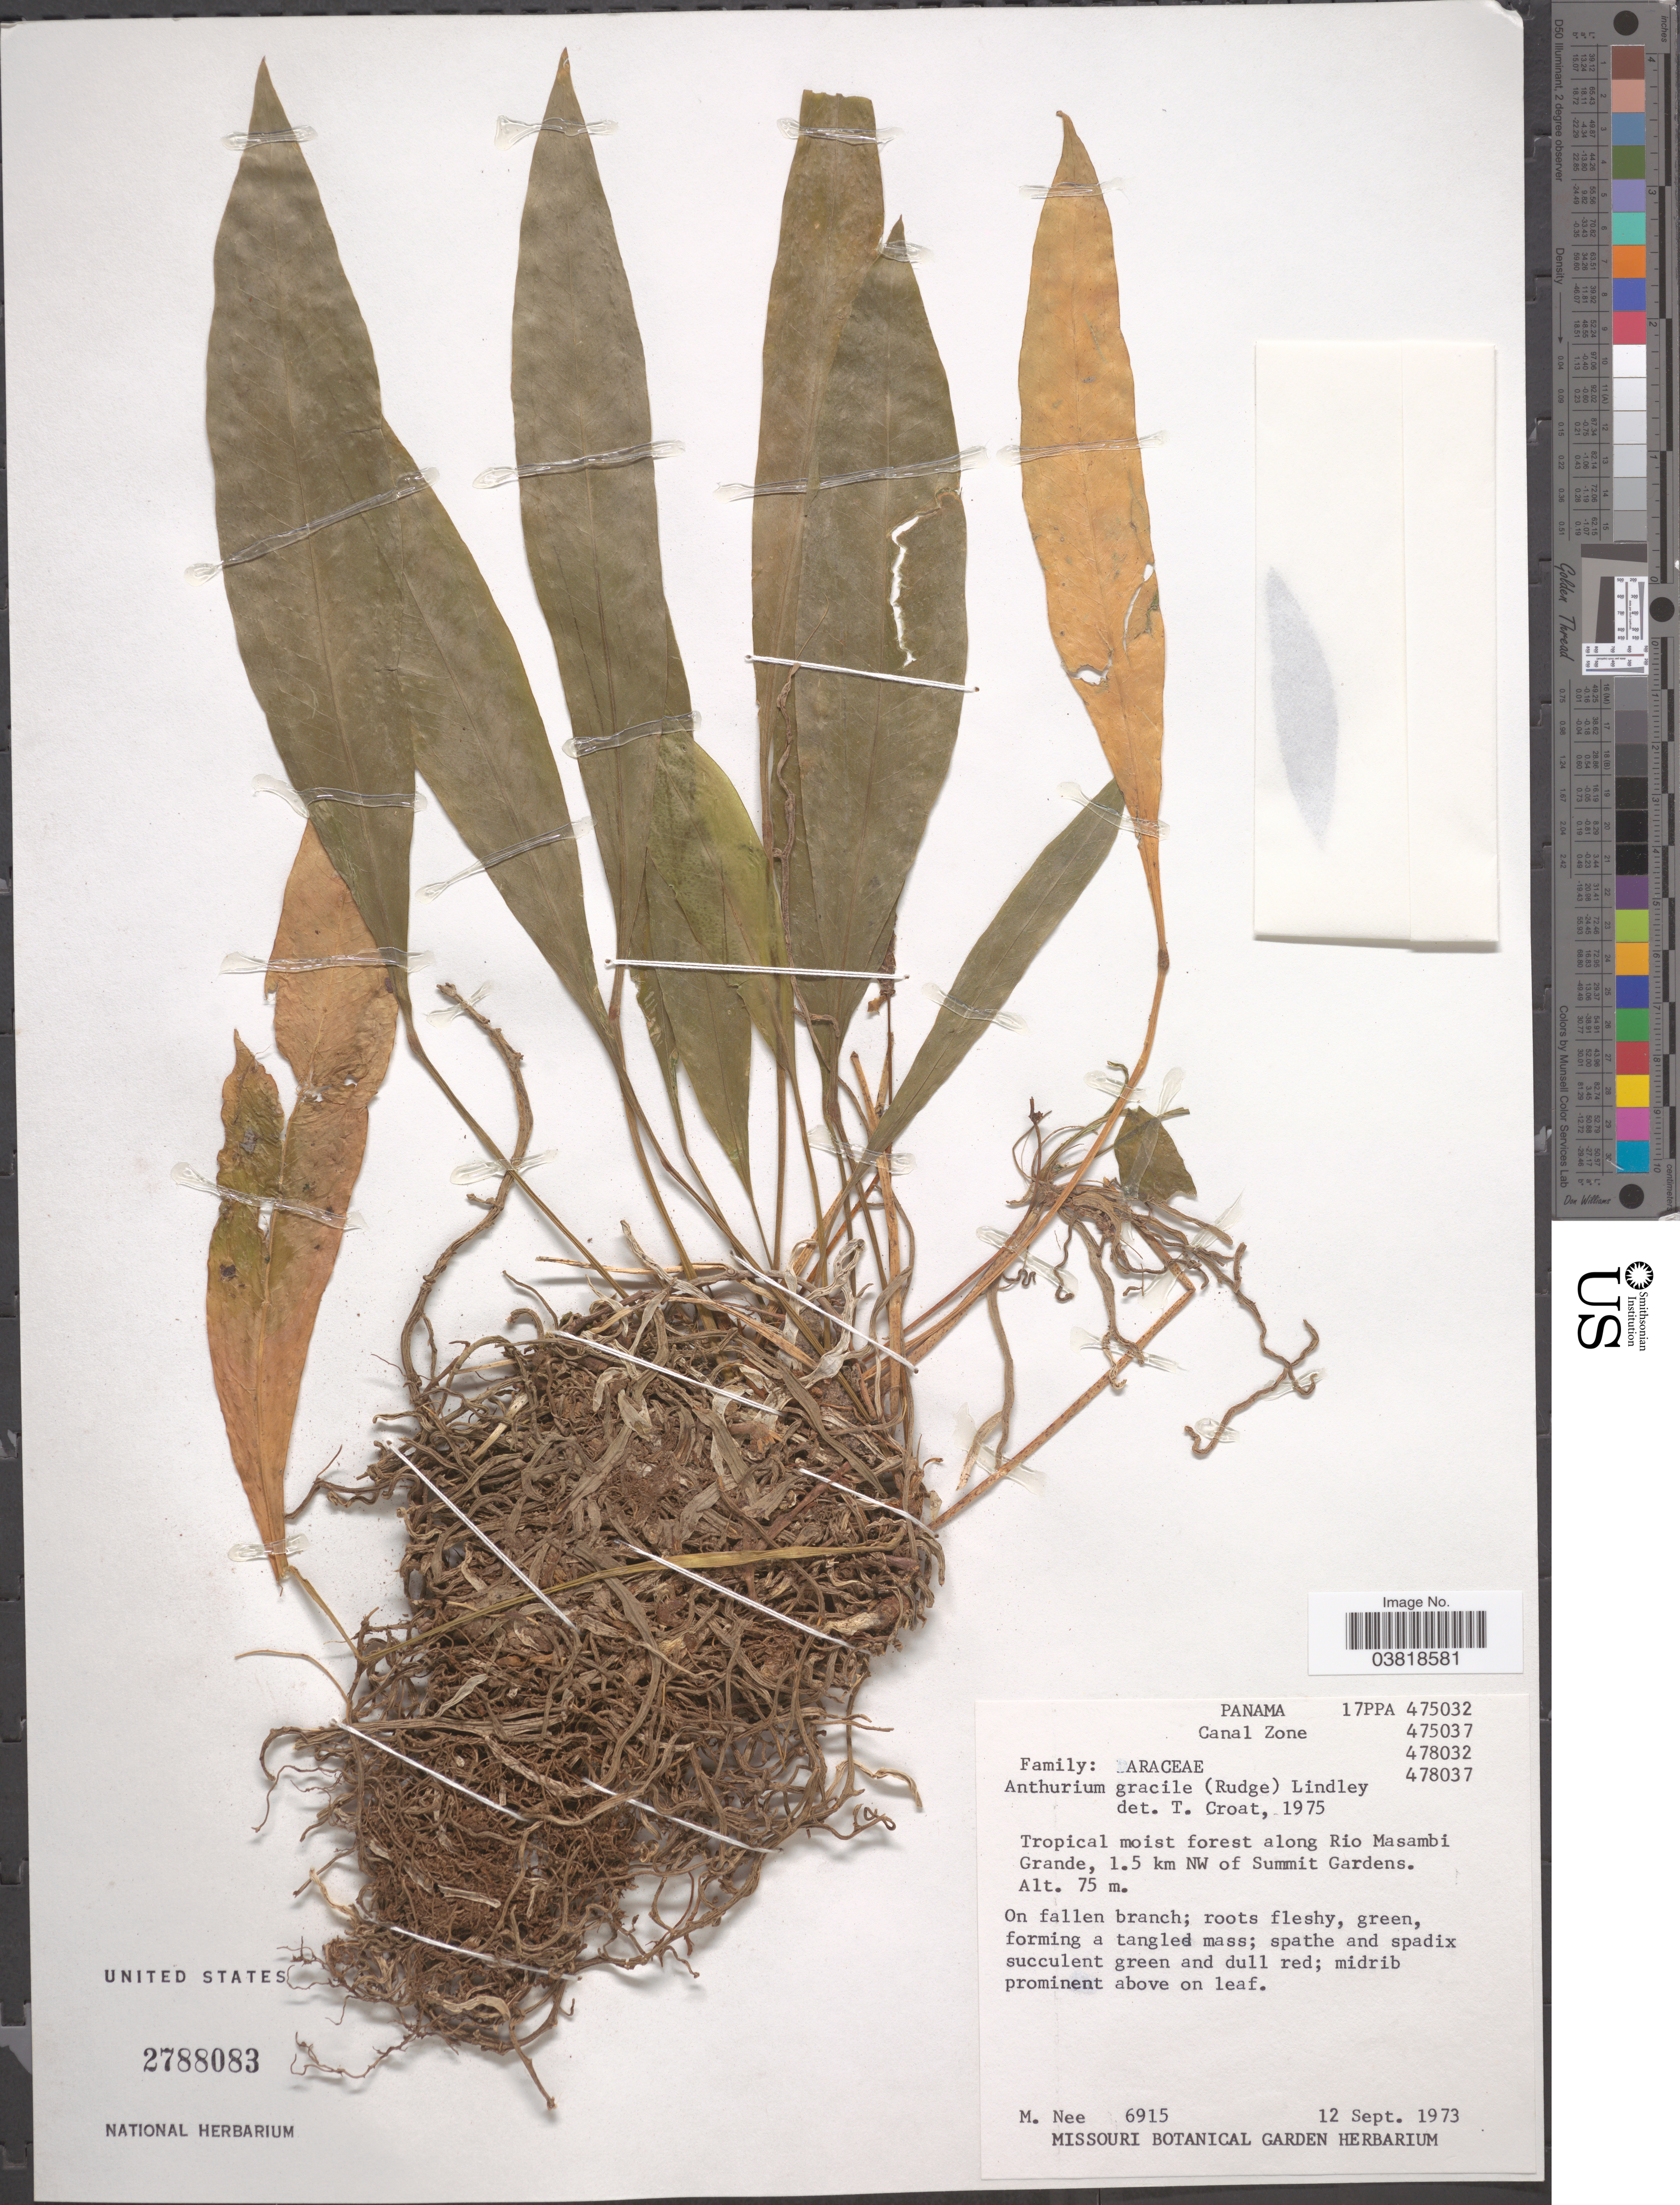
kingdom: Plantae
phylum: Tracheophyta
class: Liliopsida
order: Alismatales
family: Araceae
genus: Anthurium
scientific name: Anthurium gracile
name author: (Rudge) Schott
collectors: M. Nee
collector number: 6915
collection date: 1973-09-12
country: Panama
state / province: Colón / Panamá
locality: Canal Zone. Tropical moist forest along Rio Masambi Grande, 1.5 km NW of Summit Gardens.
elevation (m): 75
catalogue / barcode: US 2788083